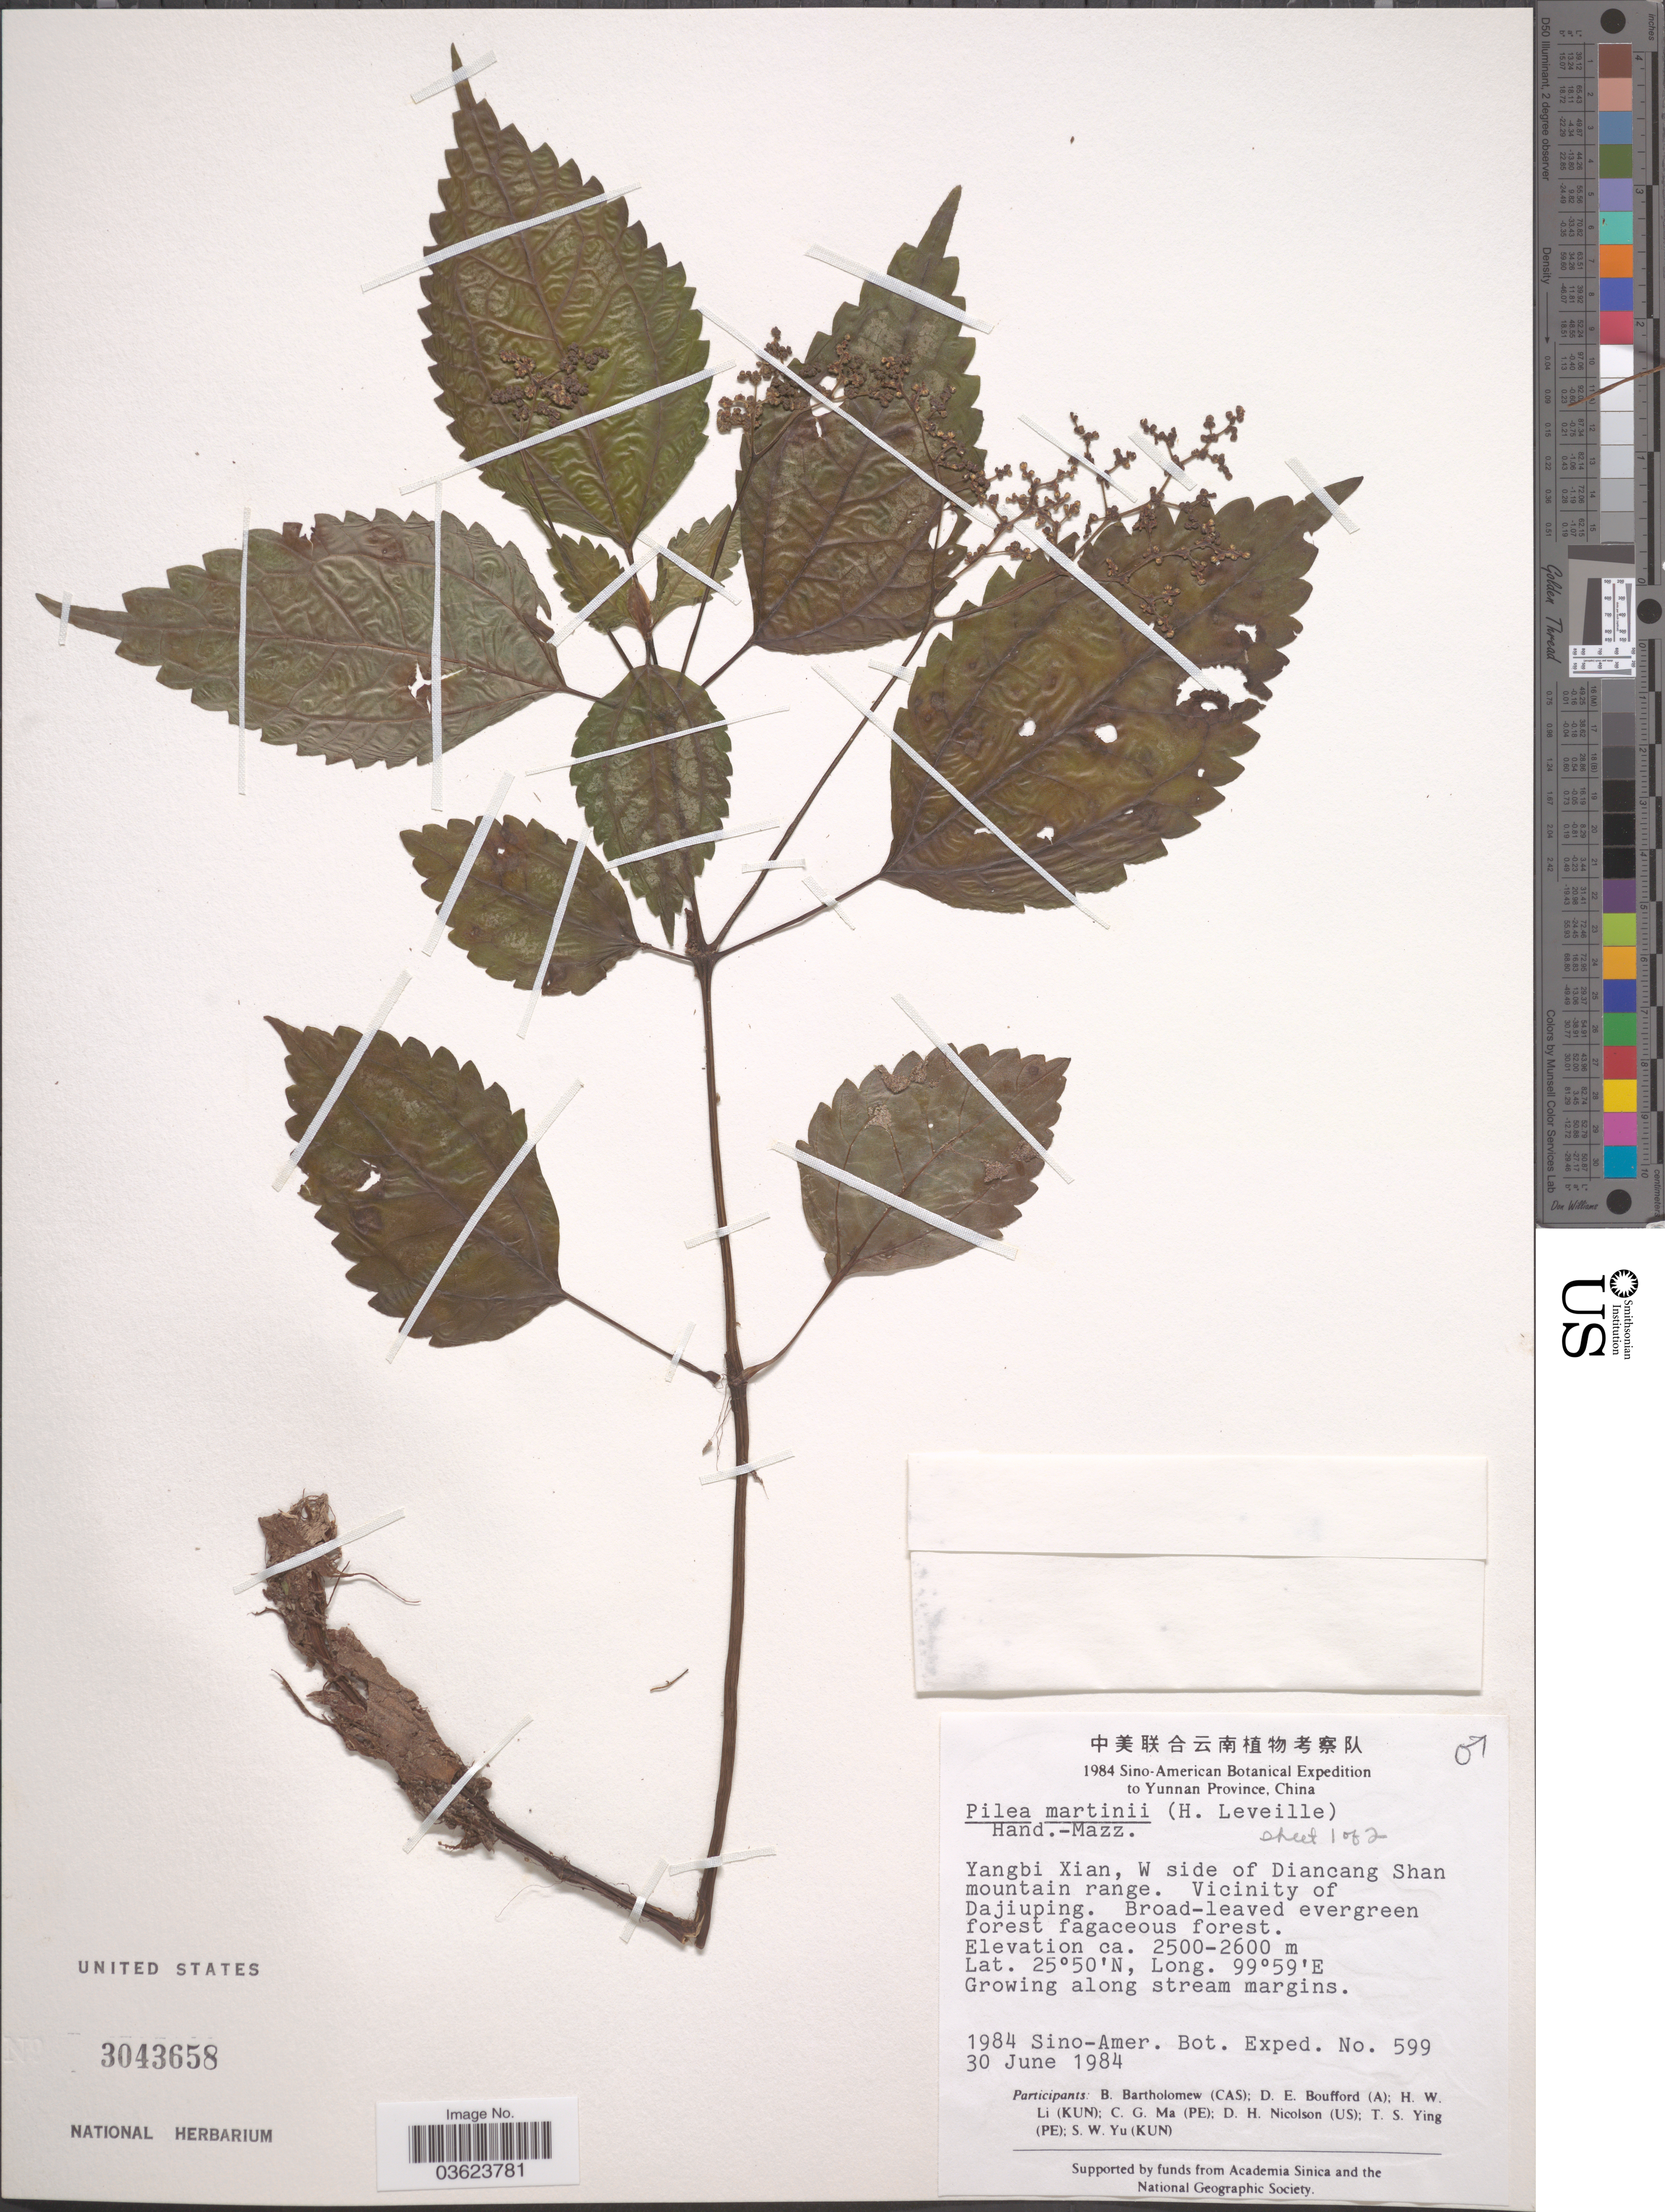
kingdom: Plantae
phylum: Tracheophyta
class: Magnoliopsida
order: Rosales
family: Urticaceae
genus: Pilea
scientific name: Pilea martinii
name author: Hand.-Mazz.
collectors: Sino-Amer. Bot. Exped. 1984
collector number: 599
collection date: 1984-06-30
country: China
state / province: Yunnan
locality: Yangbi Xian, W side of Diancang Shan mountain range. Vicinity of Dajiuping.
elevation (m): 2500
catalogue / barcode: US 3043658